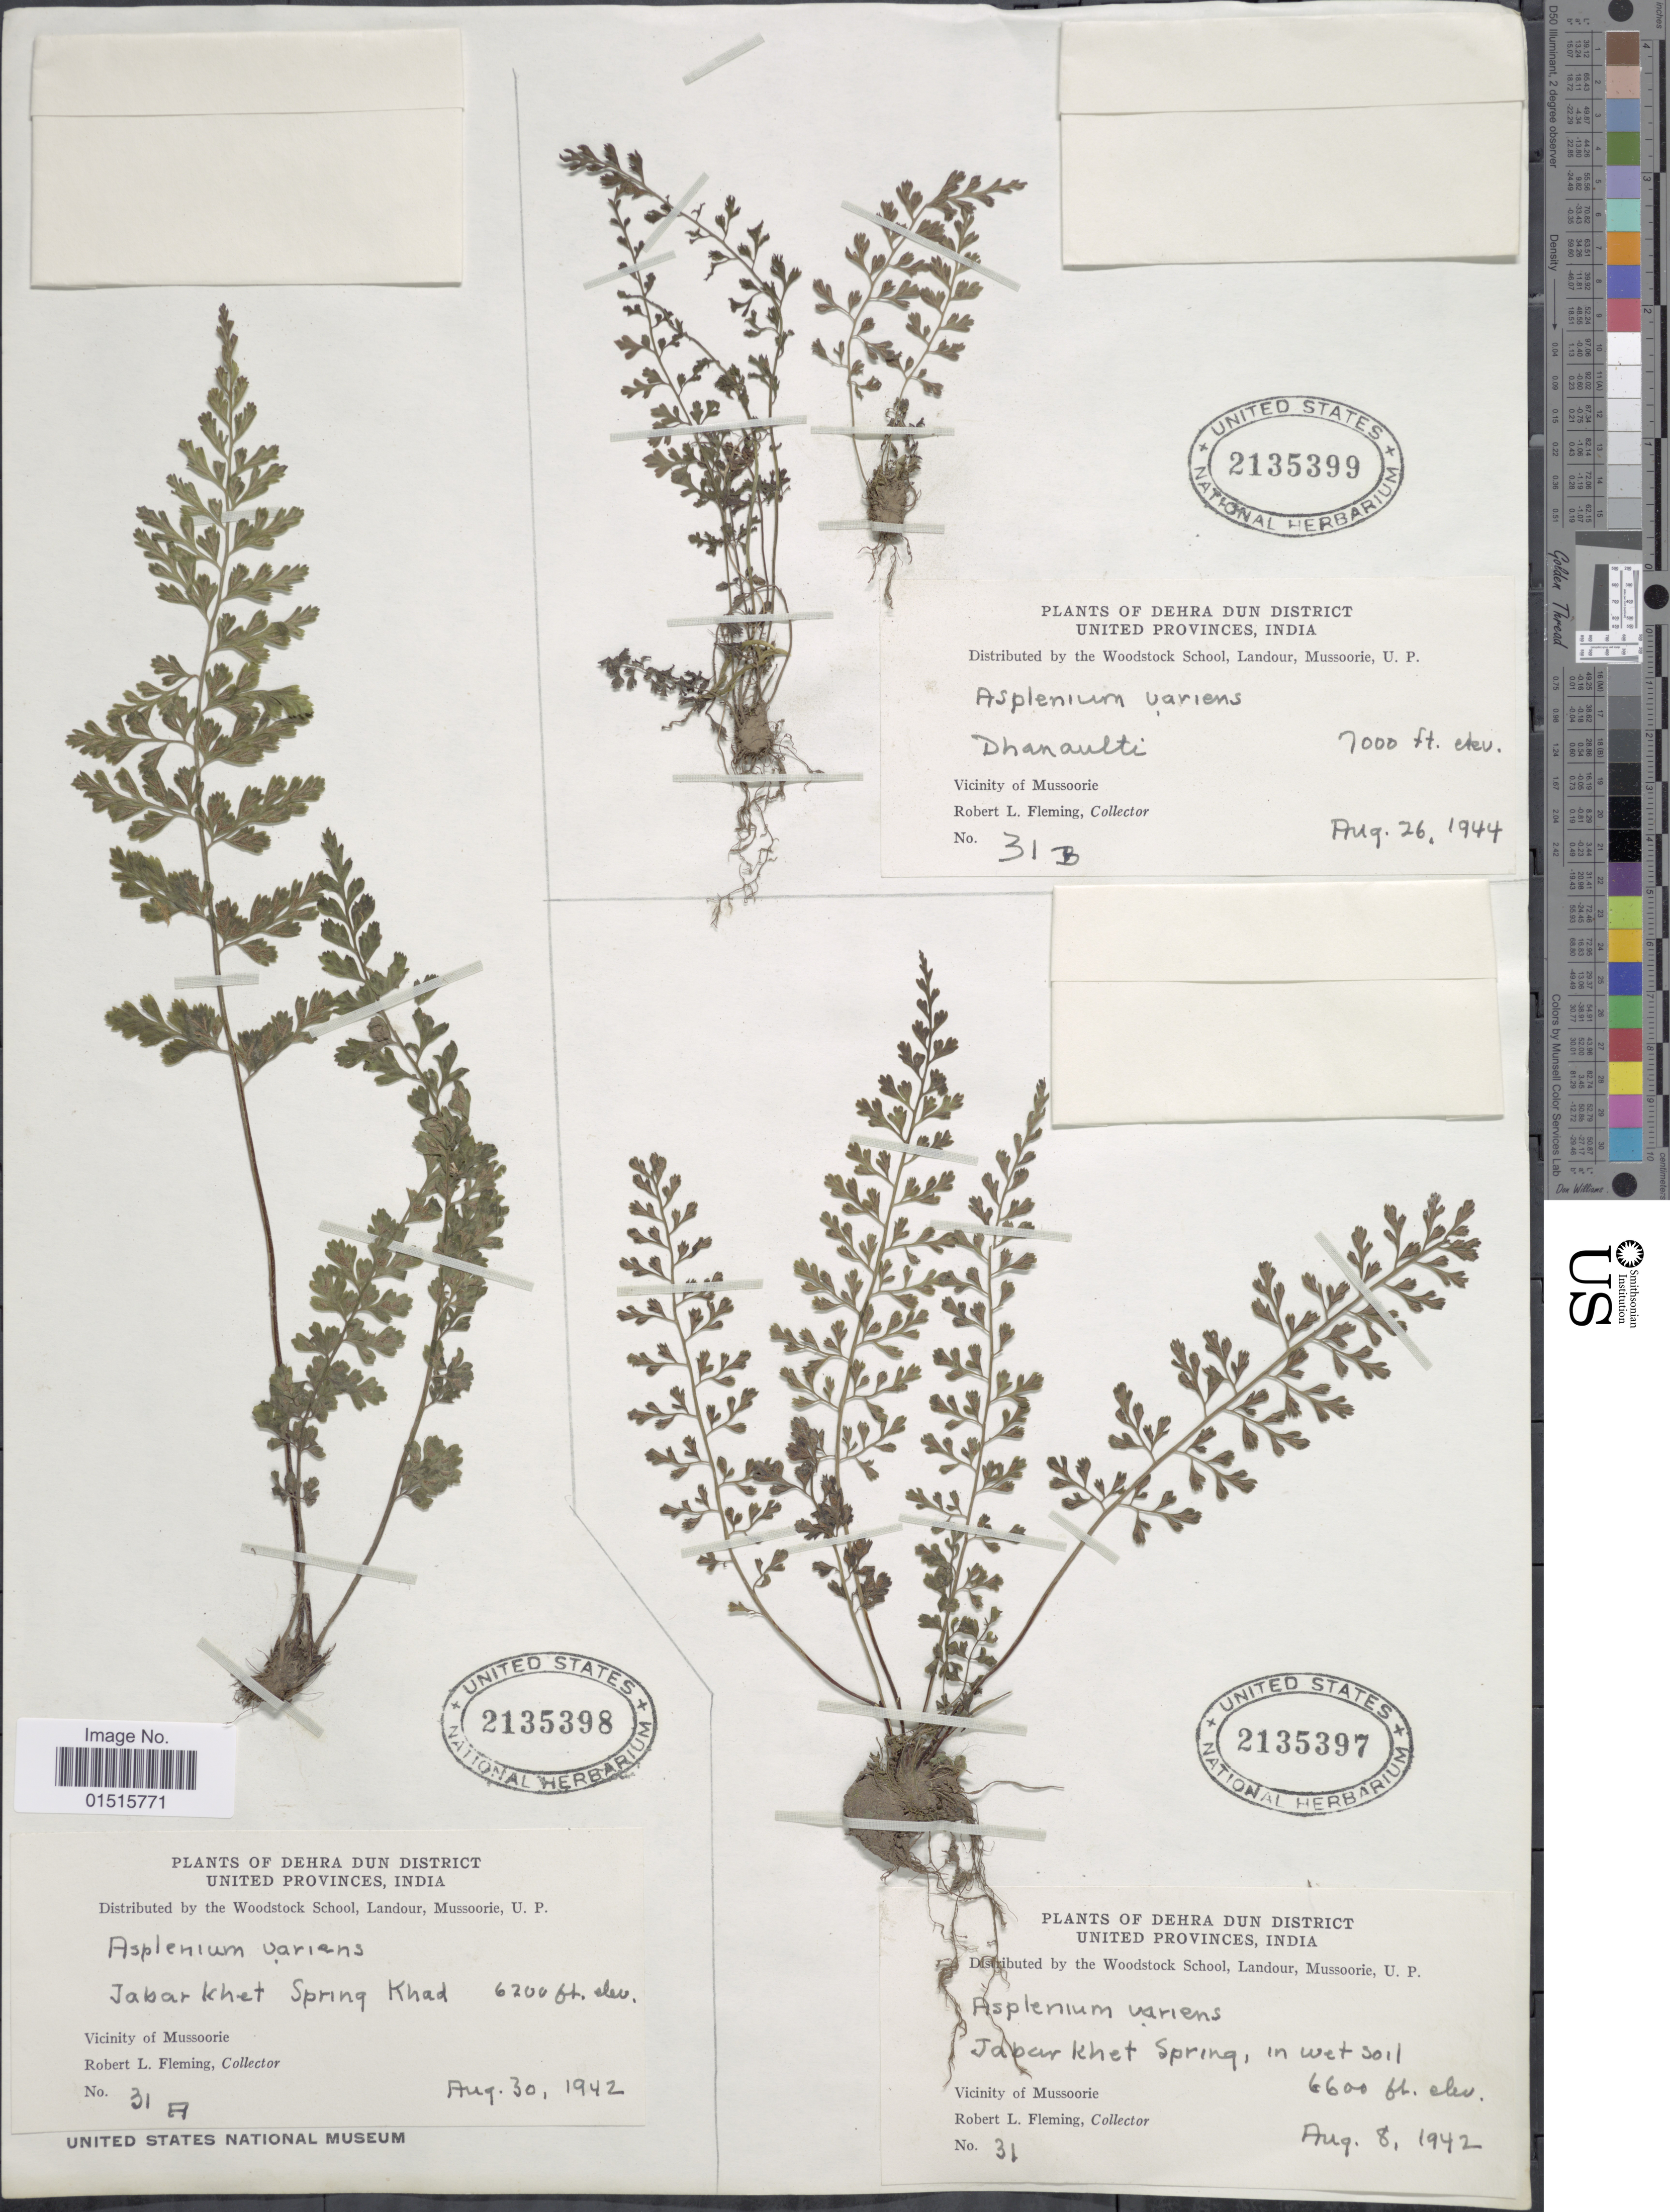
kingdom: Plantae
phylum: Tracheophyta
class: Polypodiopsida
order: Polypodiales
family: Aspleniaceae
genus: Asplenium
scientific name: Asplenium varians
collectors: R. Fleming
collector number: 31B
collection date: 1944-08-26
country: India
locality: Denhra Dun District United Provinces, Vicinity of Mussoorie. Dhanaulti.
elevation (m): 2134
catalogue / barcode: US 2135399